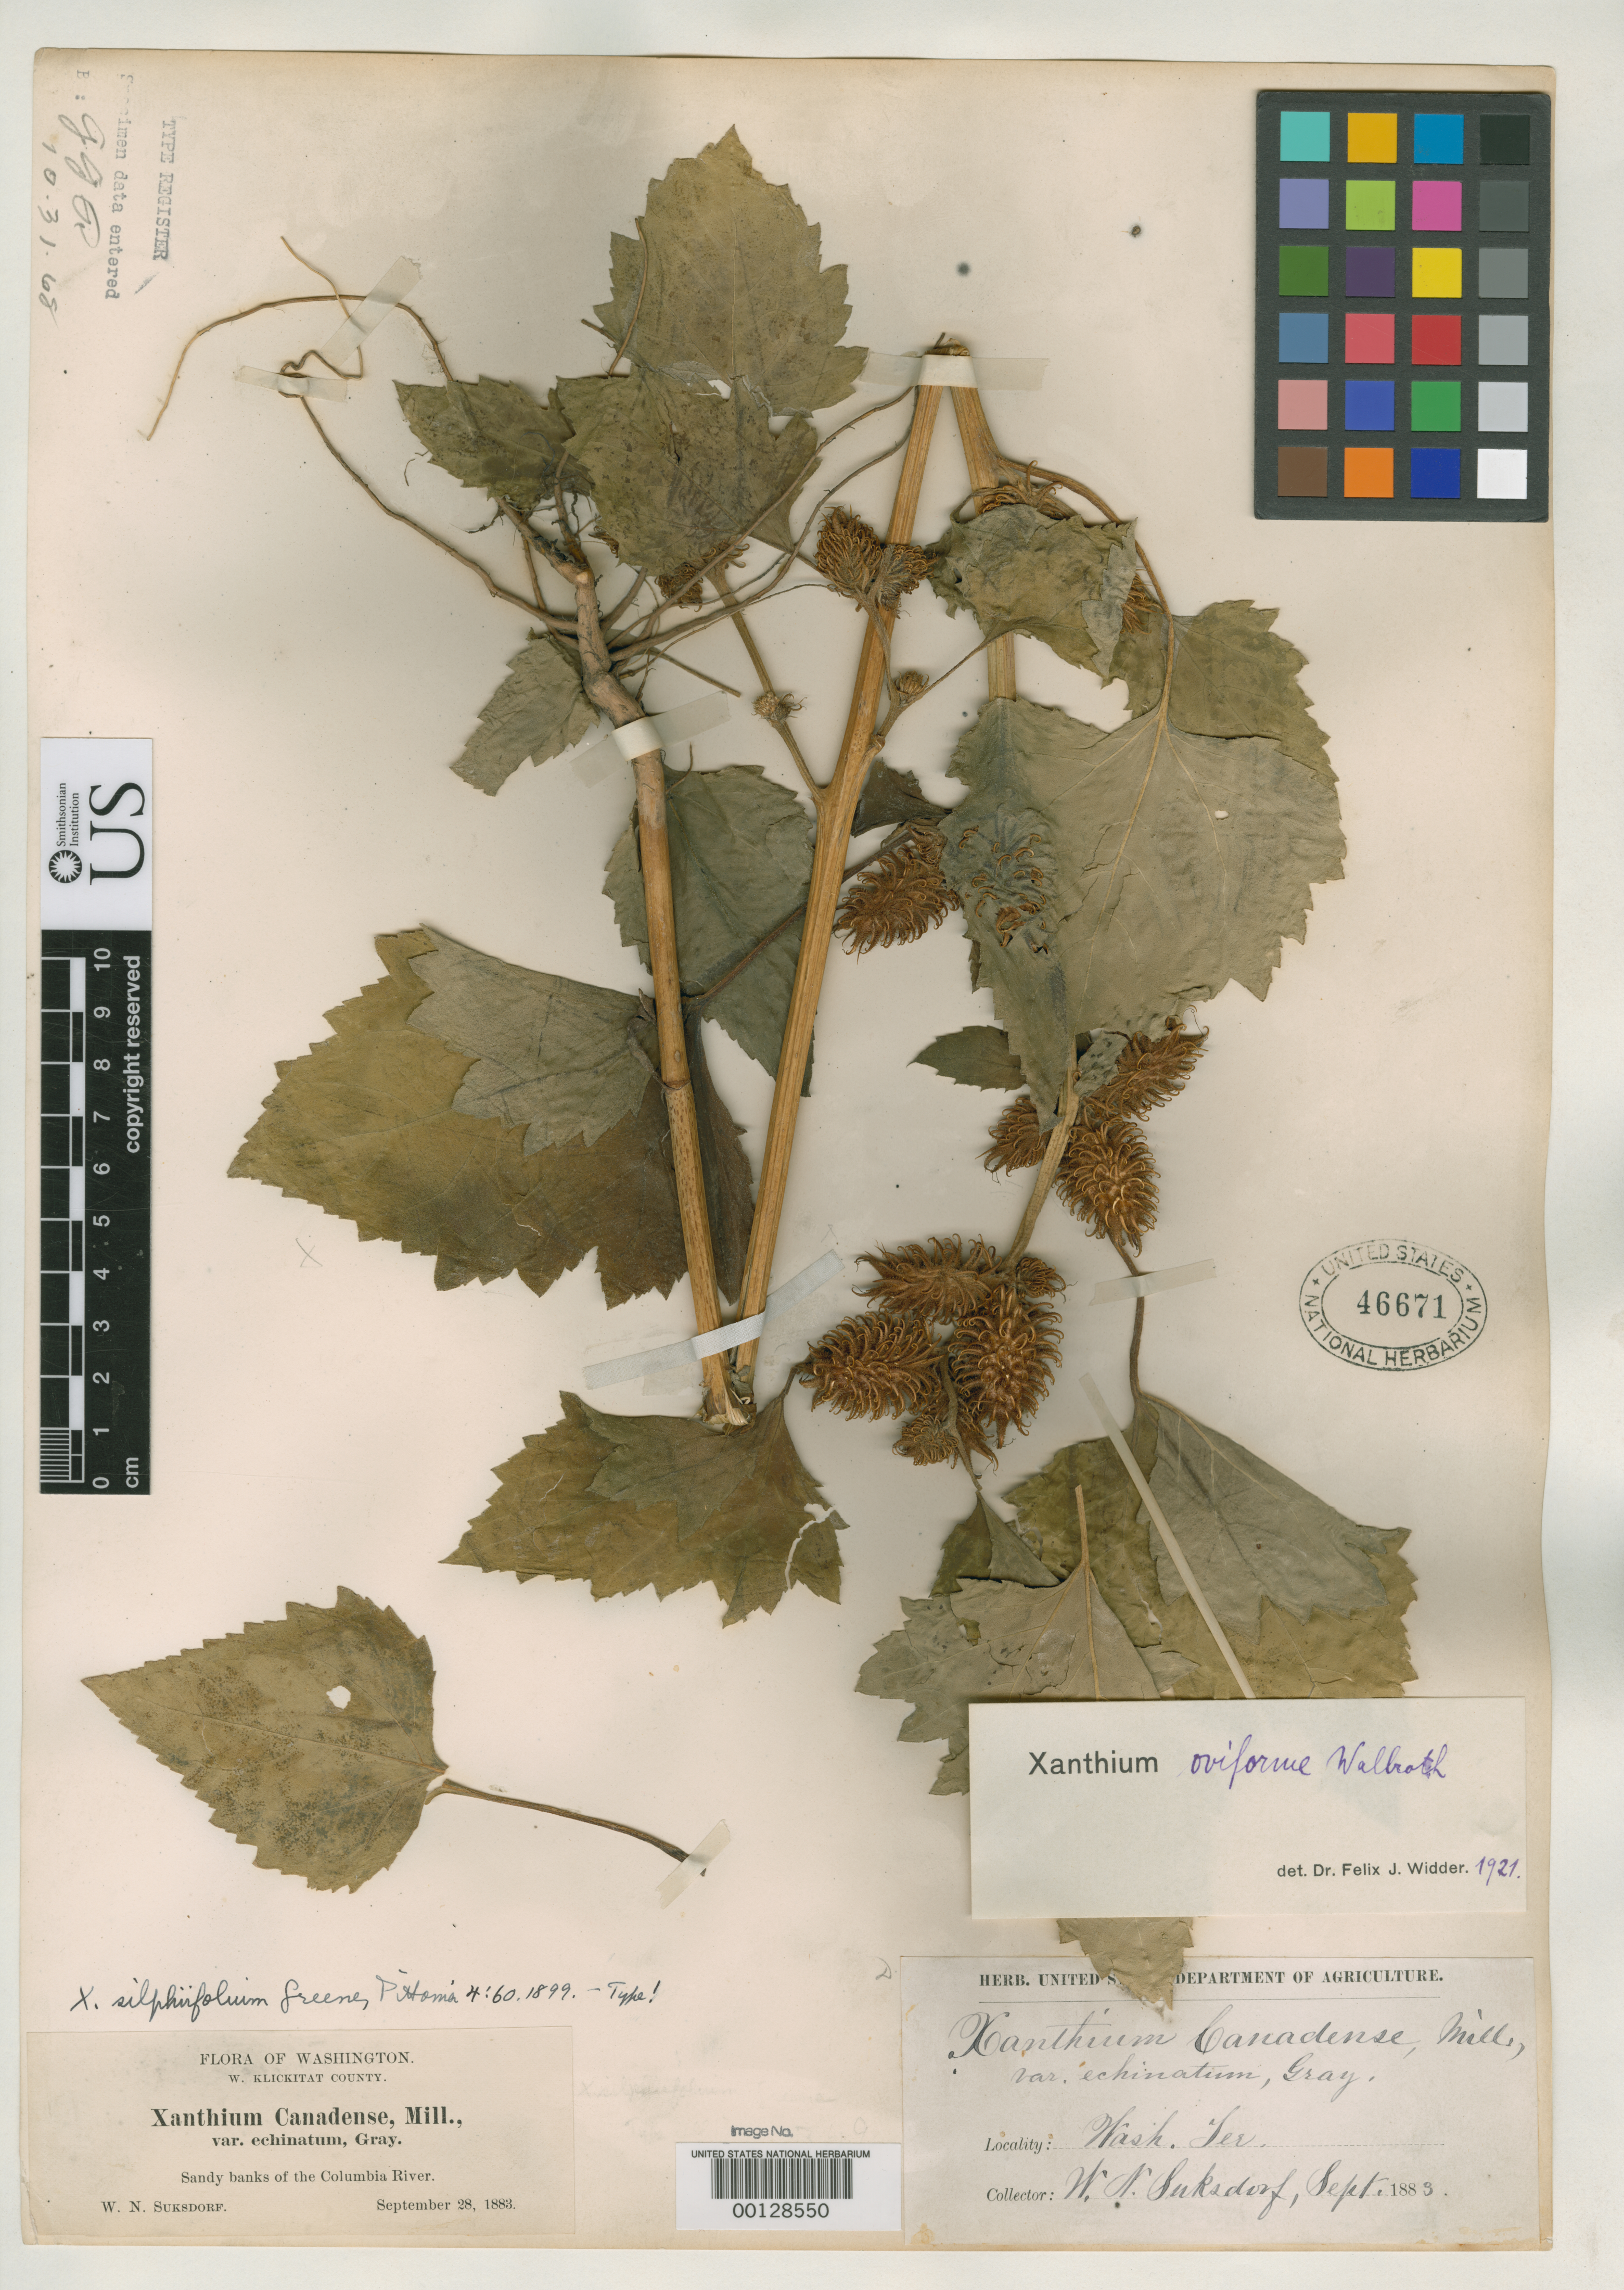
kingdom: Plantae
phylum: Tracheophyta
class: Magnoliopsida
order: Asterales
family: Asteraceae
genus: Xanthium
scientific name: Xanthium silphiifolium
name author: Greene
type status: Holotype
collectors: W. N. Suksdorf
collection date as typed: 28 Sep 1883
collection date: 1883-09-28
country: United States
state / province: Washington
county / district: Klickitat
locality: Banks of Columbia River.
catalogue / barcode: US 46671